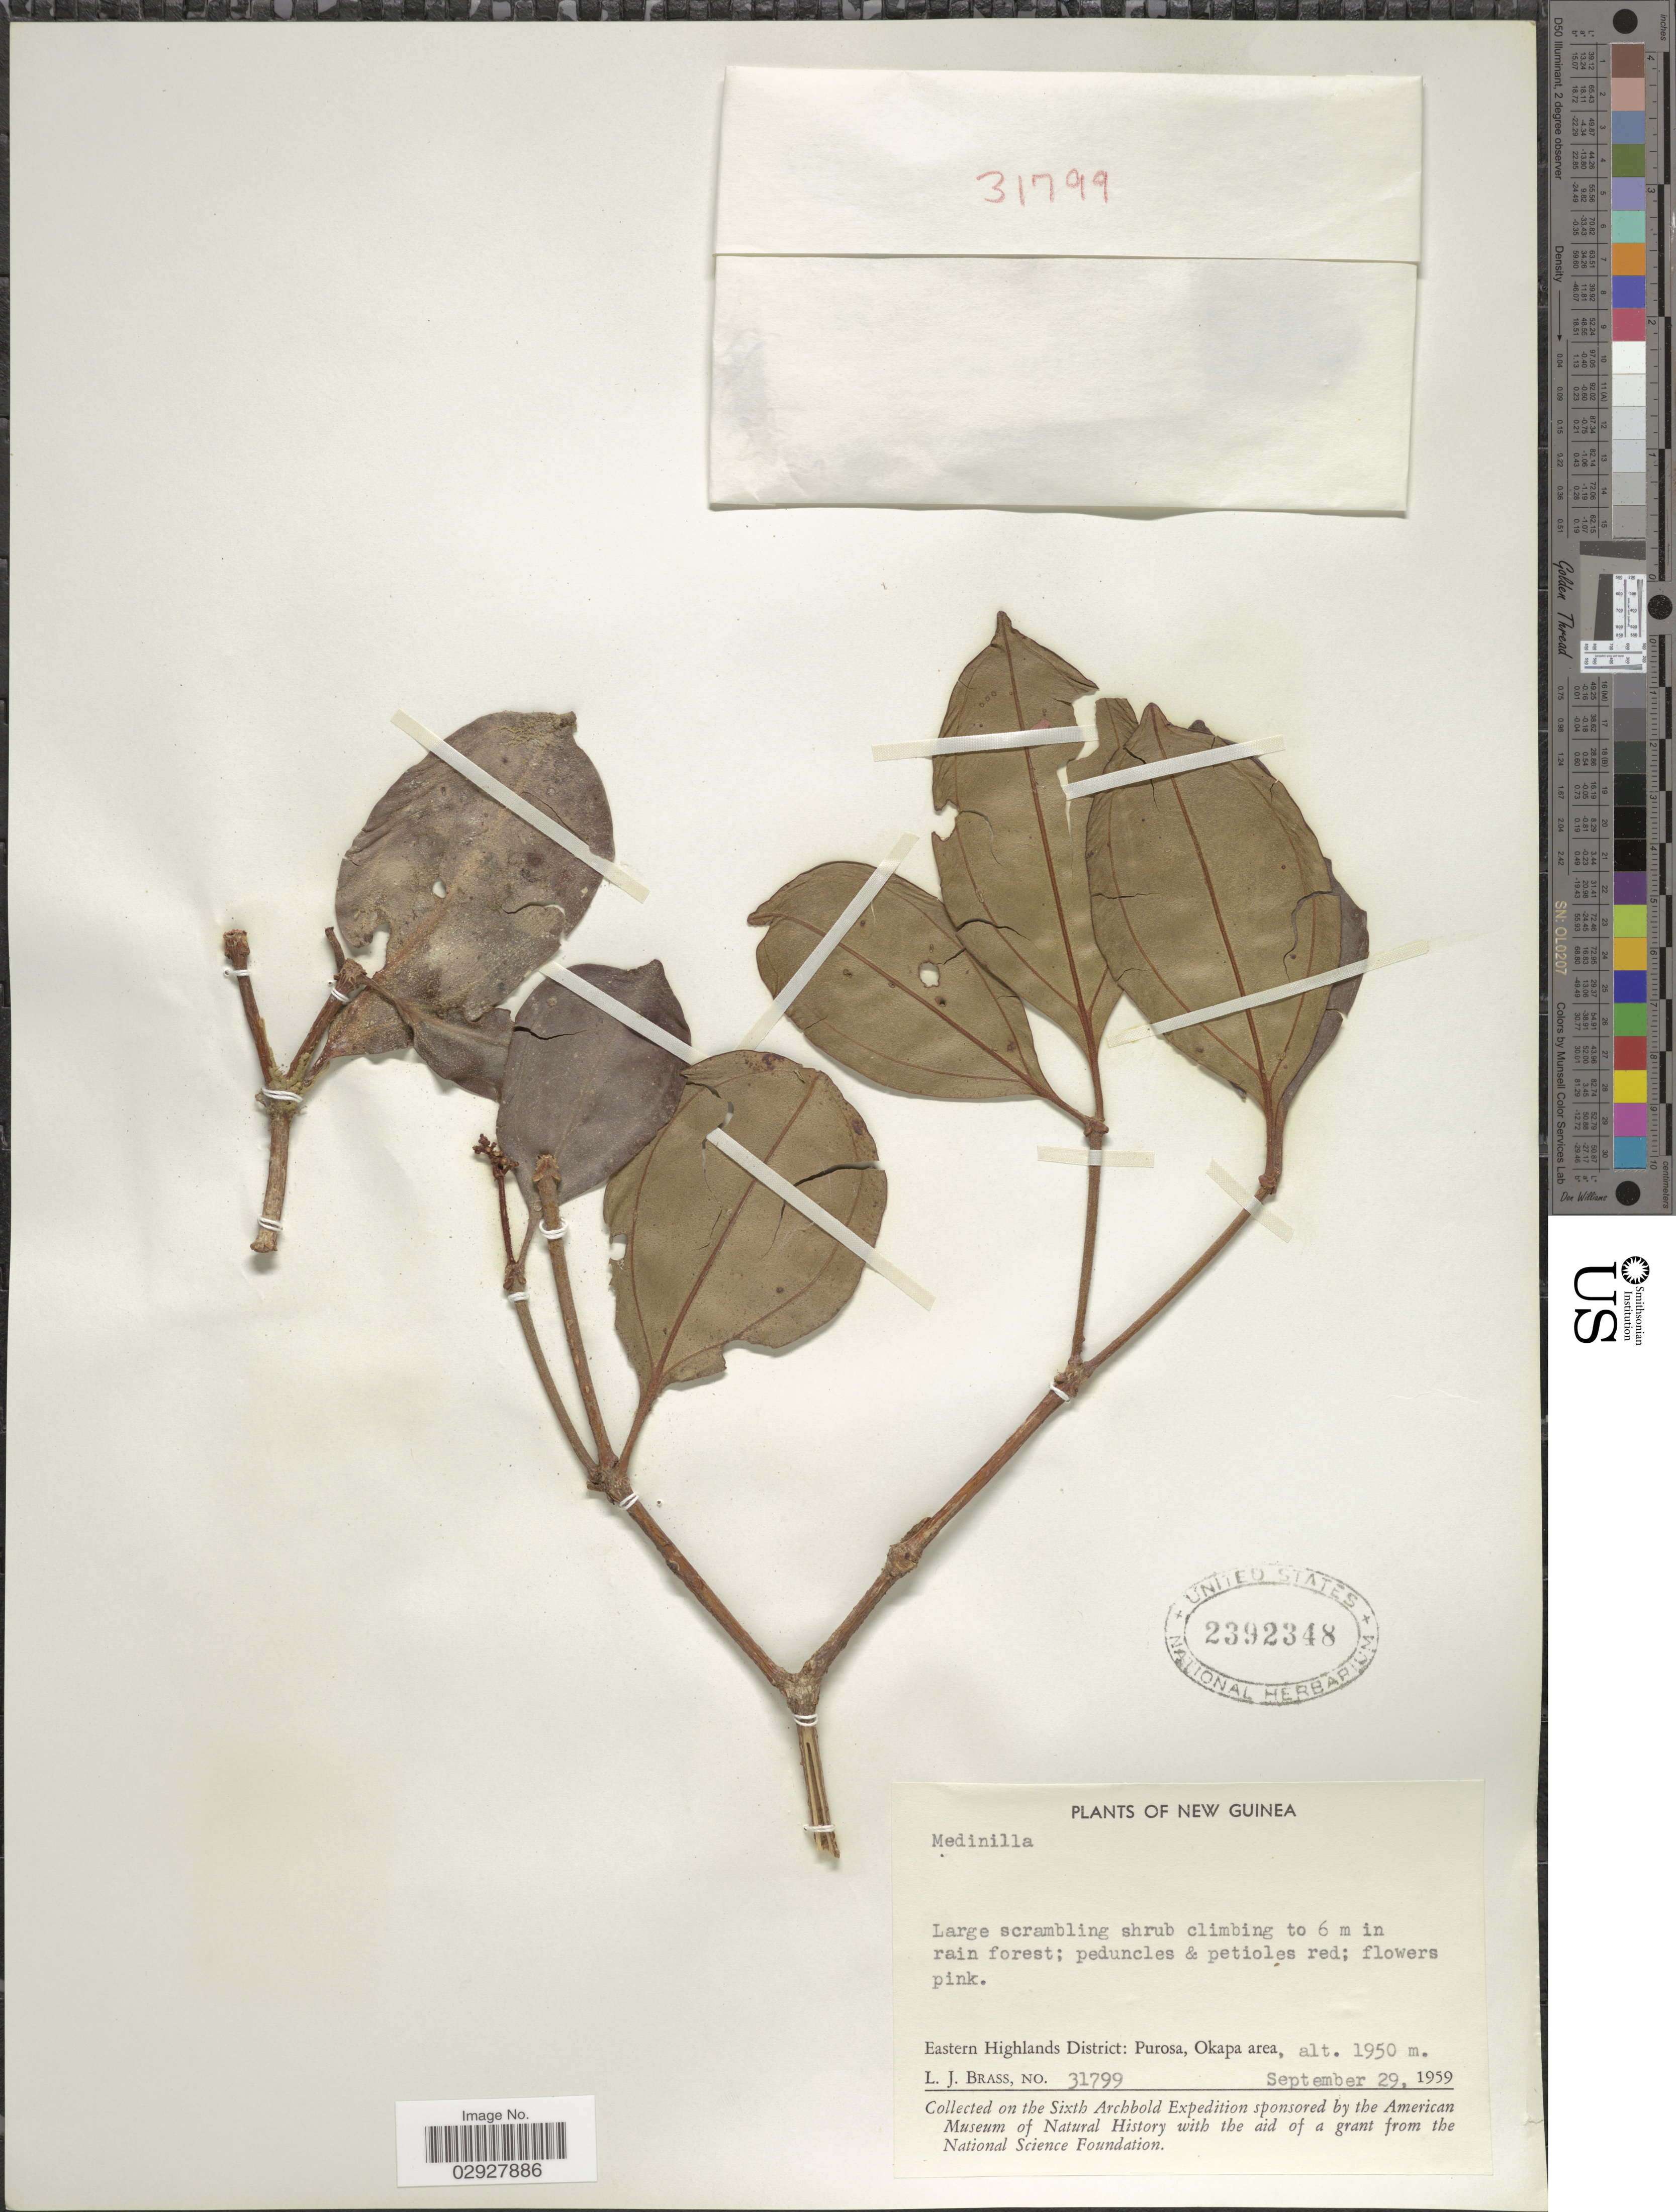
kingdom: Plantae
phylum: Tracheophyta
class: Magnoliopsida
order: Myrtales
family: Melastomataceae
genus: Medinilla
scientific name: Medinilla sp.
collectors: L. J. Brass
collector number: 31799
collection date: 1959-09-29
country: Papua New Guinea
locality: New Guinea, Eastern Highlands District: Purosa, Okapa area.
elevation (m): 1950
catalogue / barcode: US 2392348